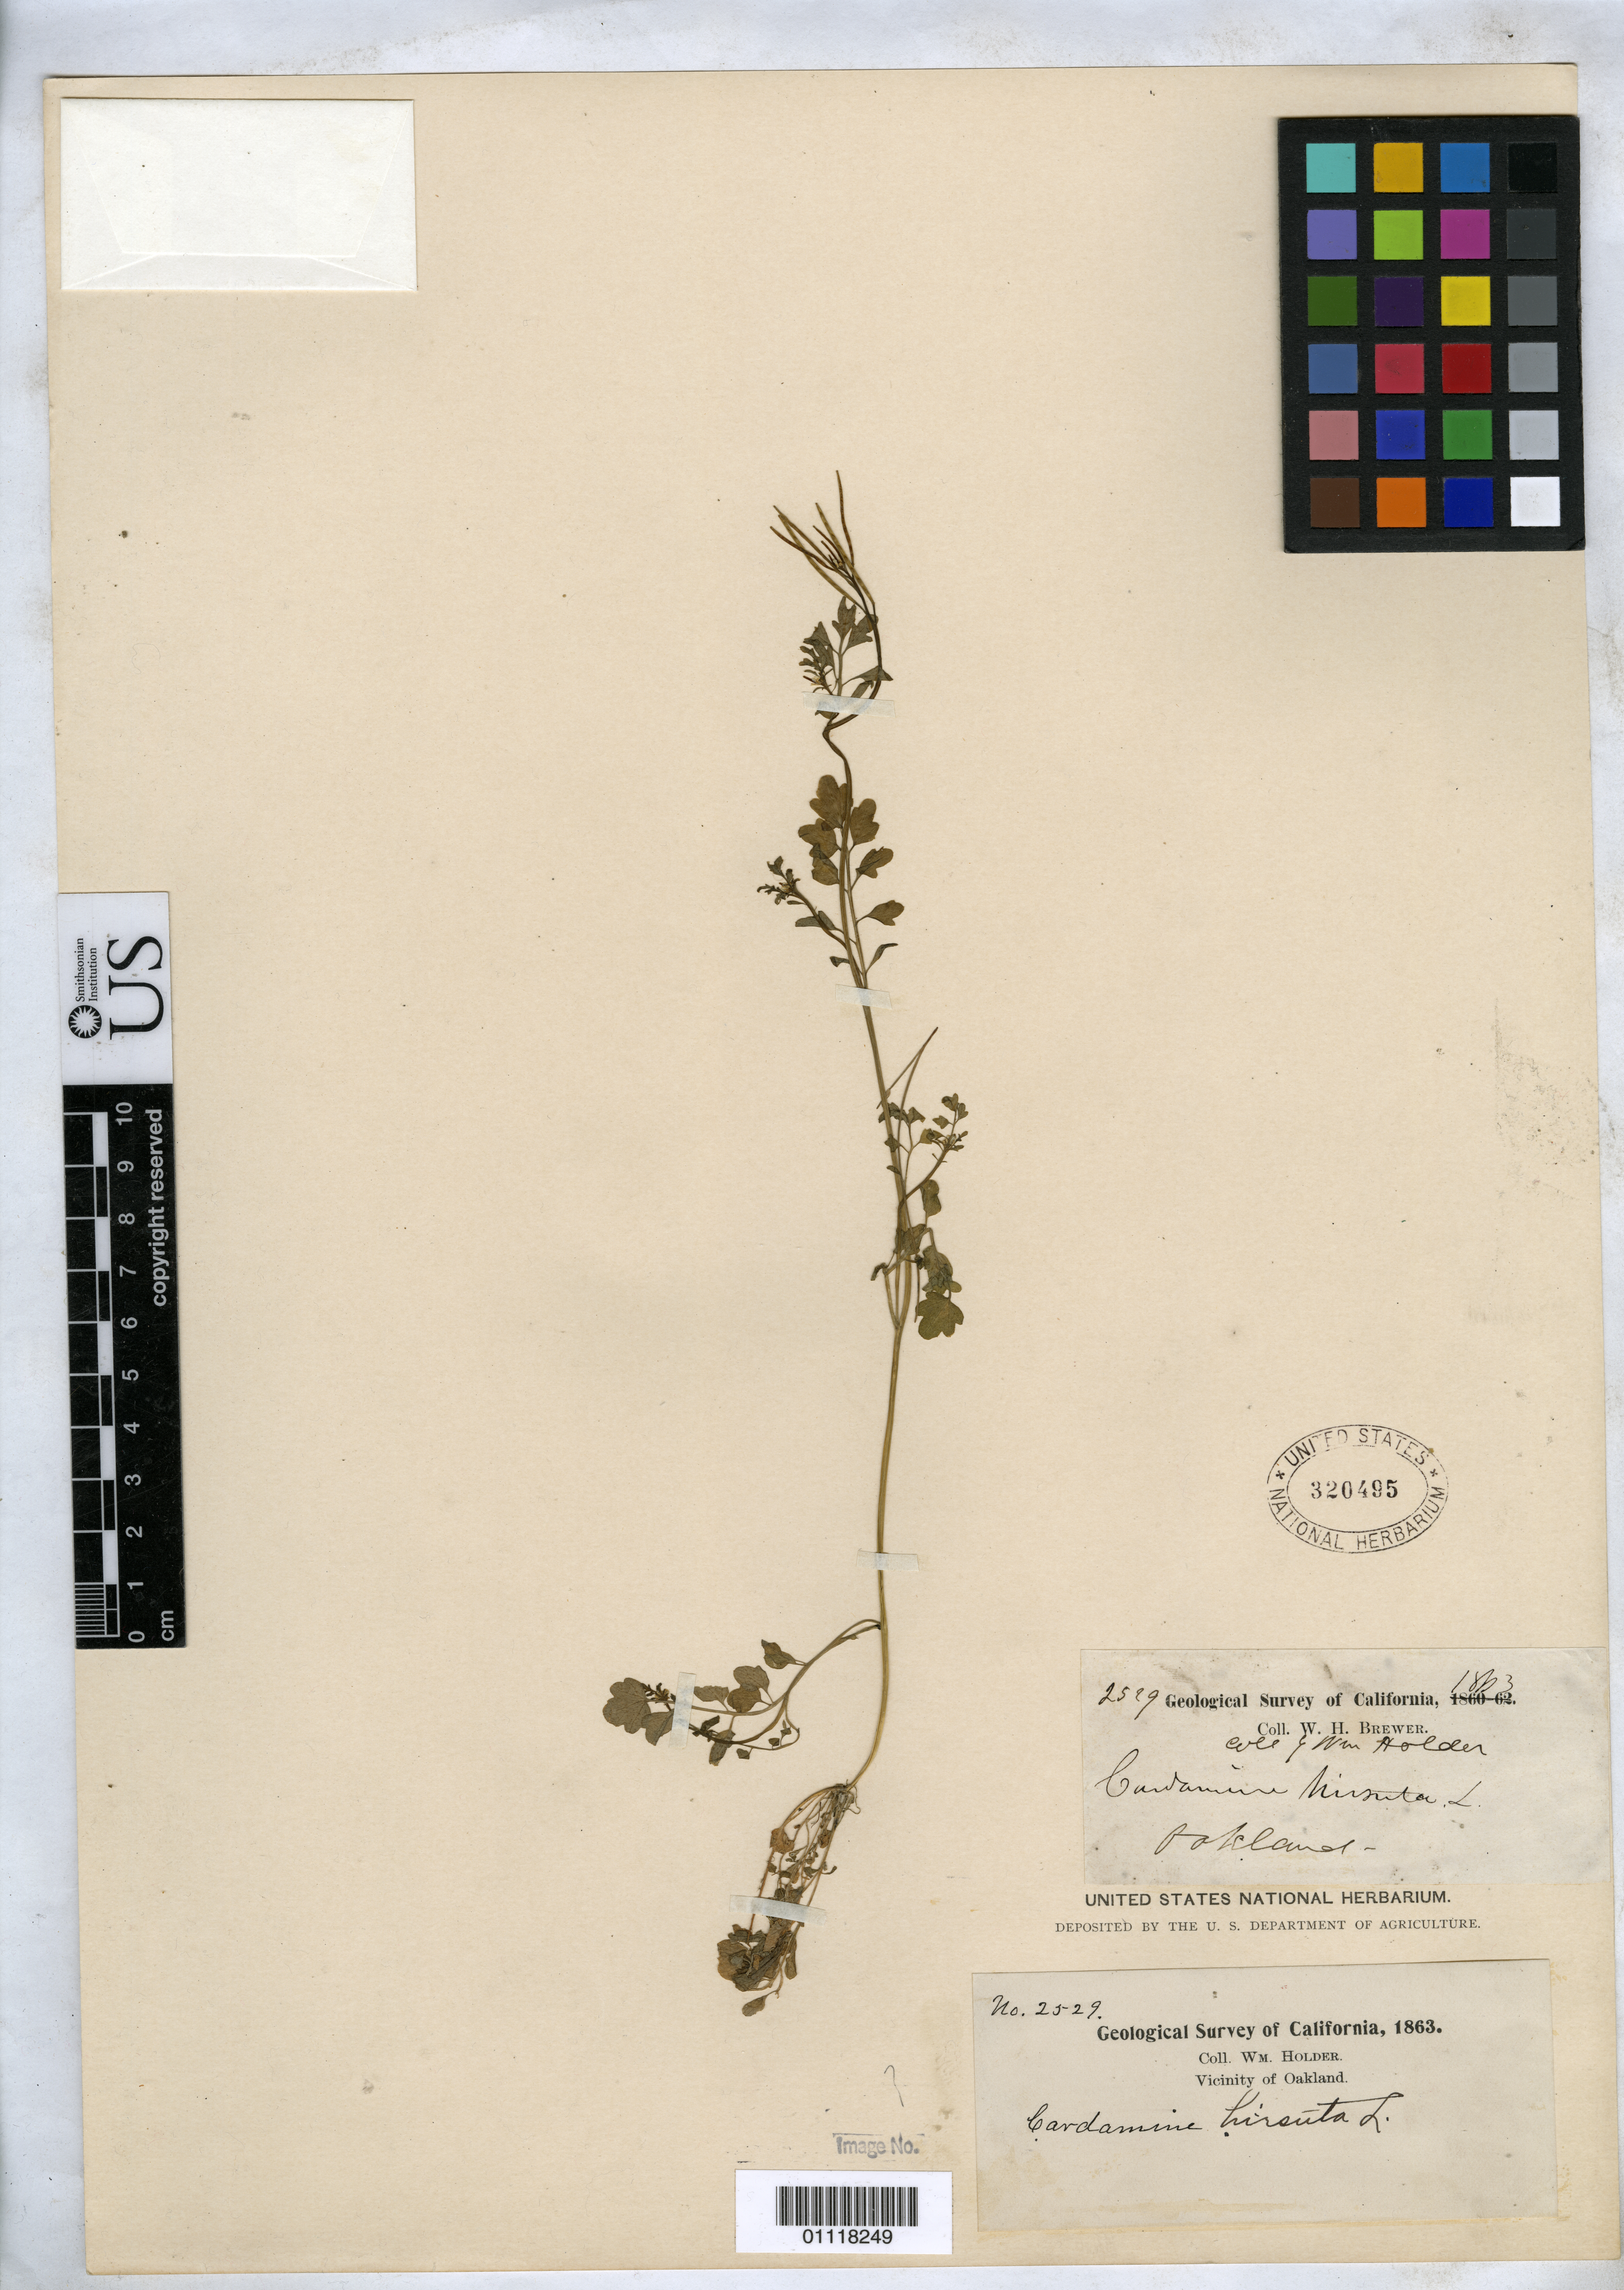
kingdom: Plantae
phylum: Tracheophyta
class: Magnoliopsida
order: Brassicales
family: Brassicaceae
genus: Cardamine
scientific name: Cardamine occulta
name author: Hornem.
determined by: Marhold, K.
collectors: W. Holder & W. H. Brewer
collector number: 2529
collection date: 1863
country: United States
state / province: California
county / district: Alameda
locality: Vicinity of Oakland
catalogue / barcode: US 320495